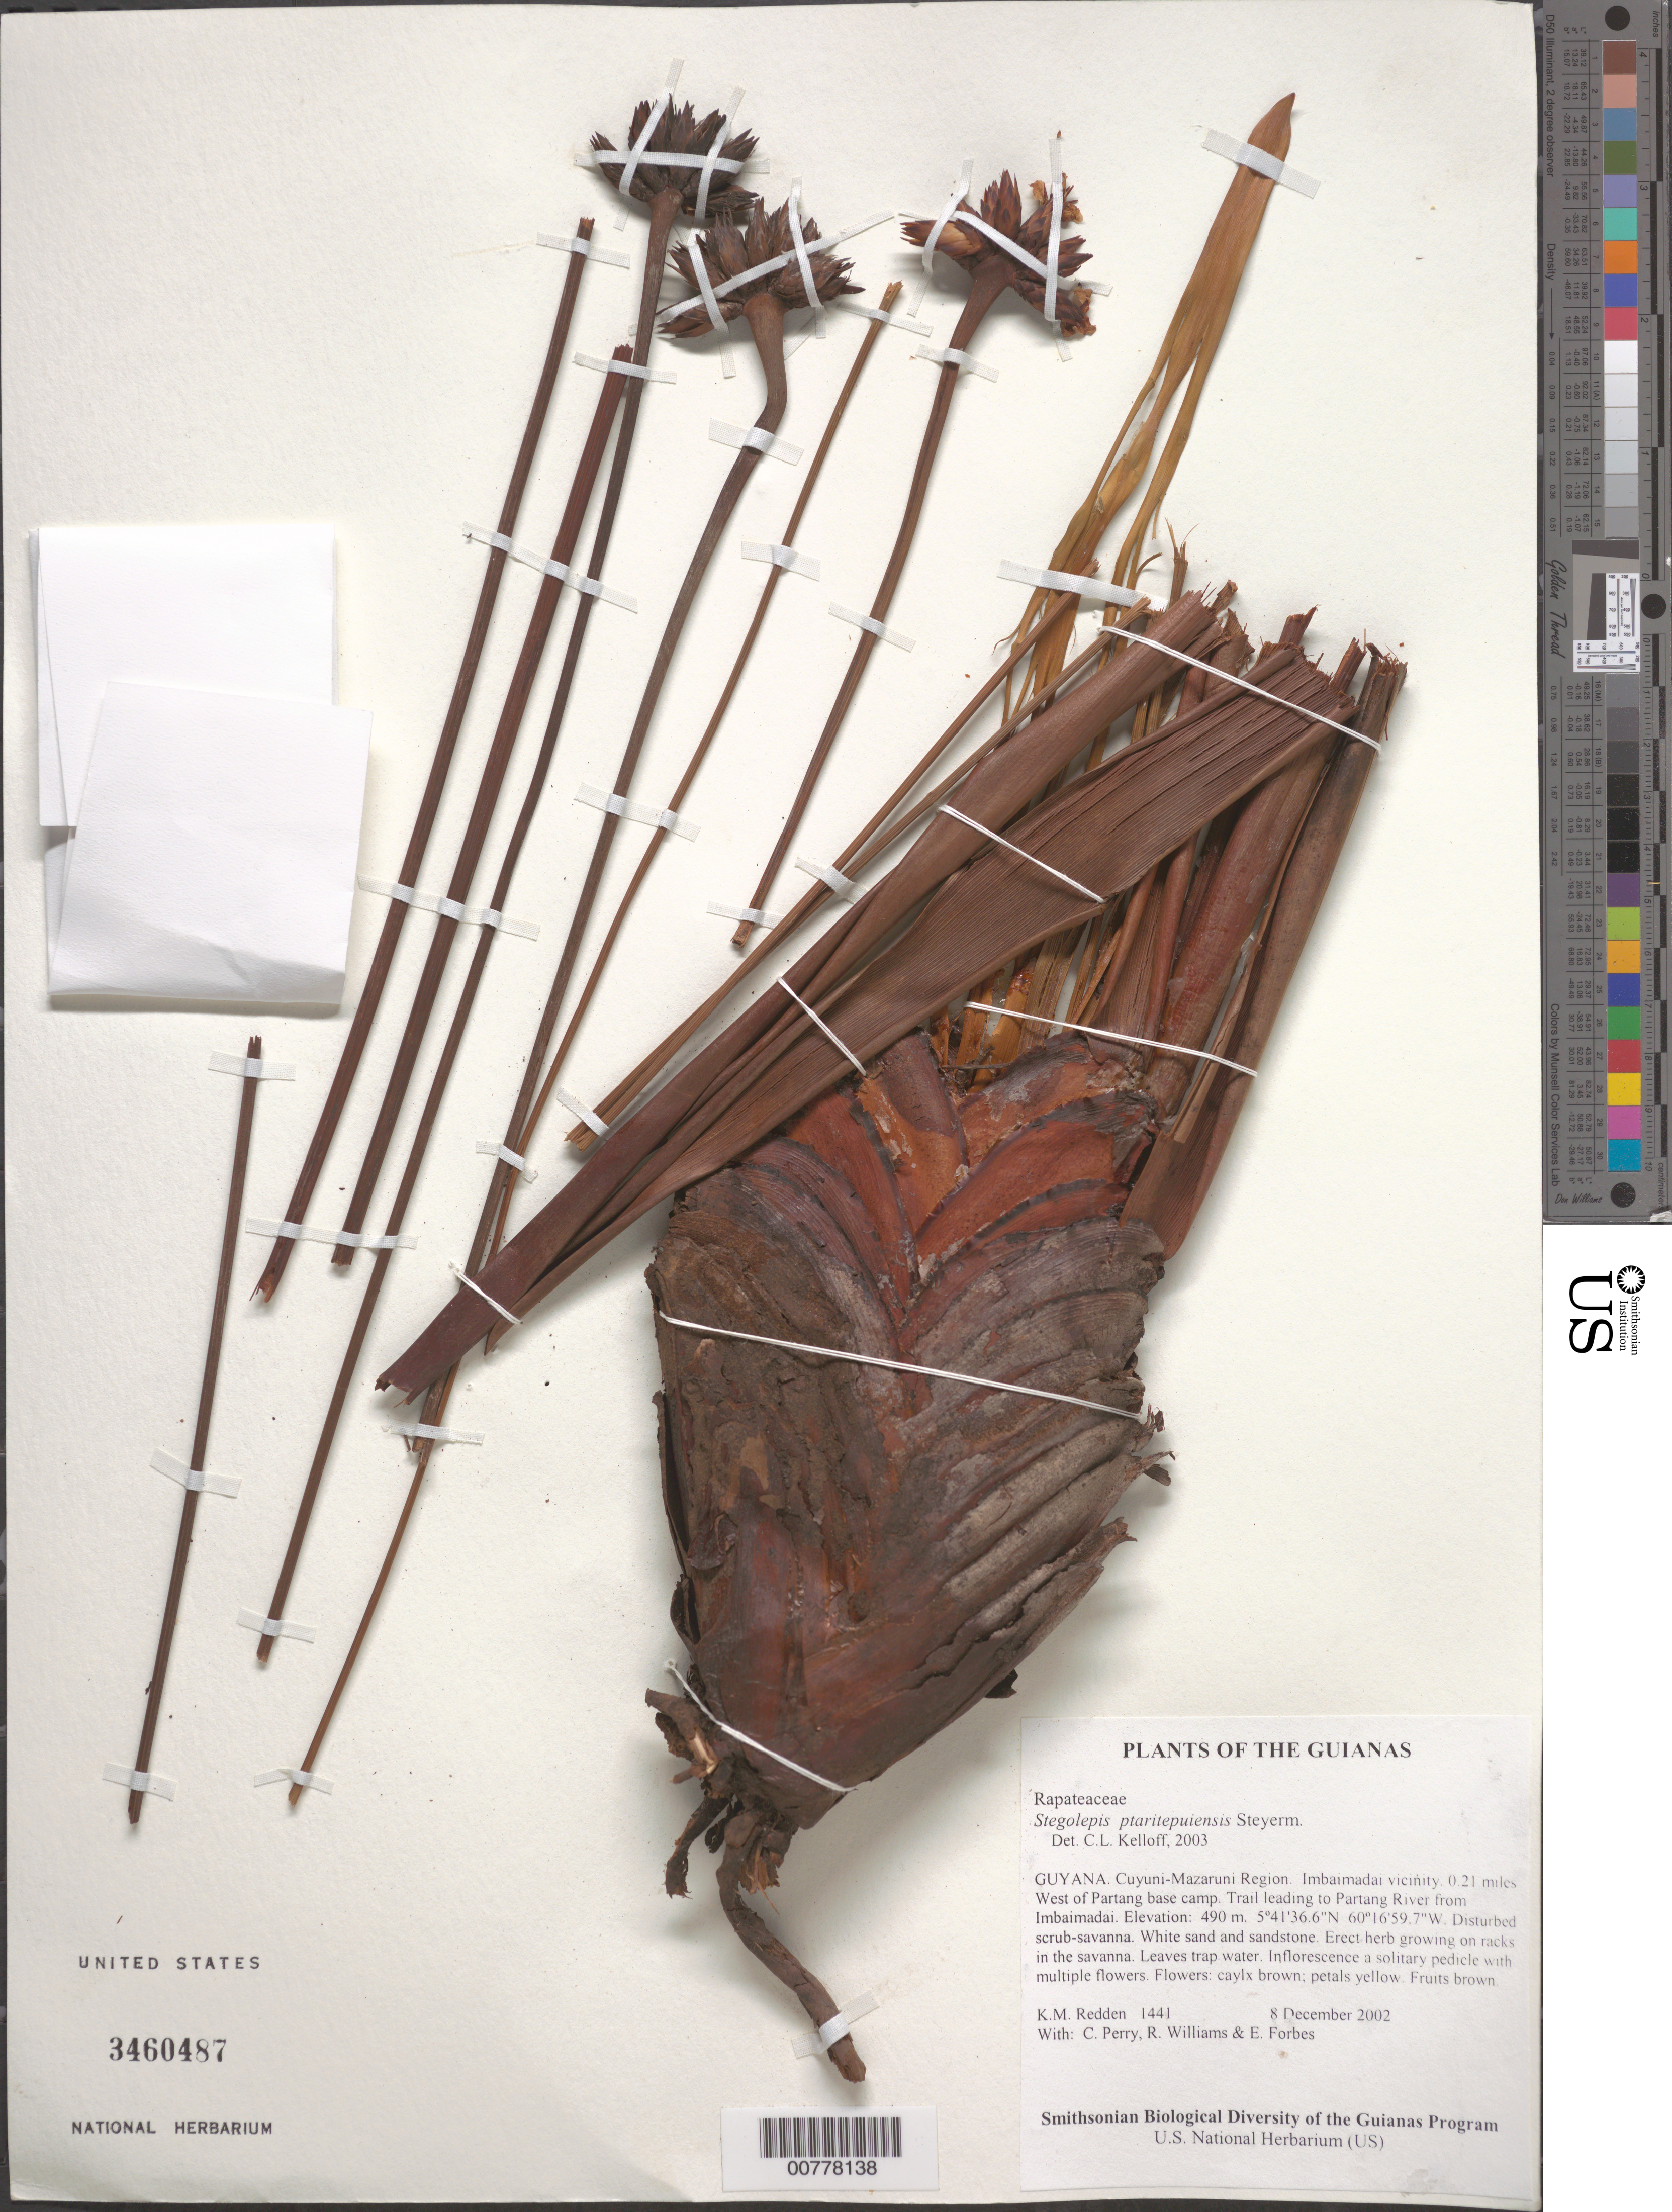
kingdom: Plantae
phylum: Tracheophyta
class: Liliopsida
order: Poales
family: Rapateaceae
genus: Stegolepis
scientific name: Stegolepis ptaritepuiensis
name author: Steyerm.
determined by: Kelloff, Carol L., (US), Smithsonian Institution - National Museum of Natural History (UNITED STATES)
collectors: K. M. Redden, C. Perry, R. Williams & E. Forbes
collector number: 1441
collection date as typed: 8 December 2002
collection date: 2002-12-08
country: Guyana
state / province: Cuyuni-Mazaruni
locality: Imbaimadai vicinity. 0.21 miles West of Partang base camp. Trail leading to Partang River from Imbaimadai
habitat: Disturbed scrub-savanna. White sand and sandstone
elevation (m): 490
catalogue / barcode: US 3460487